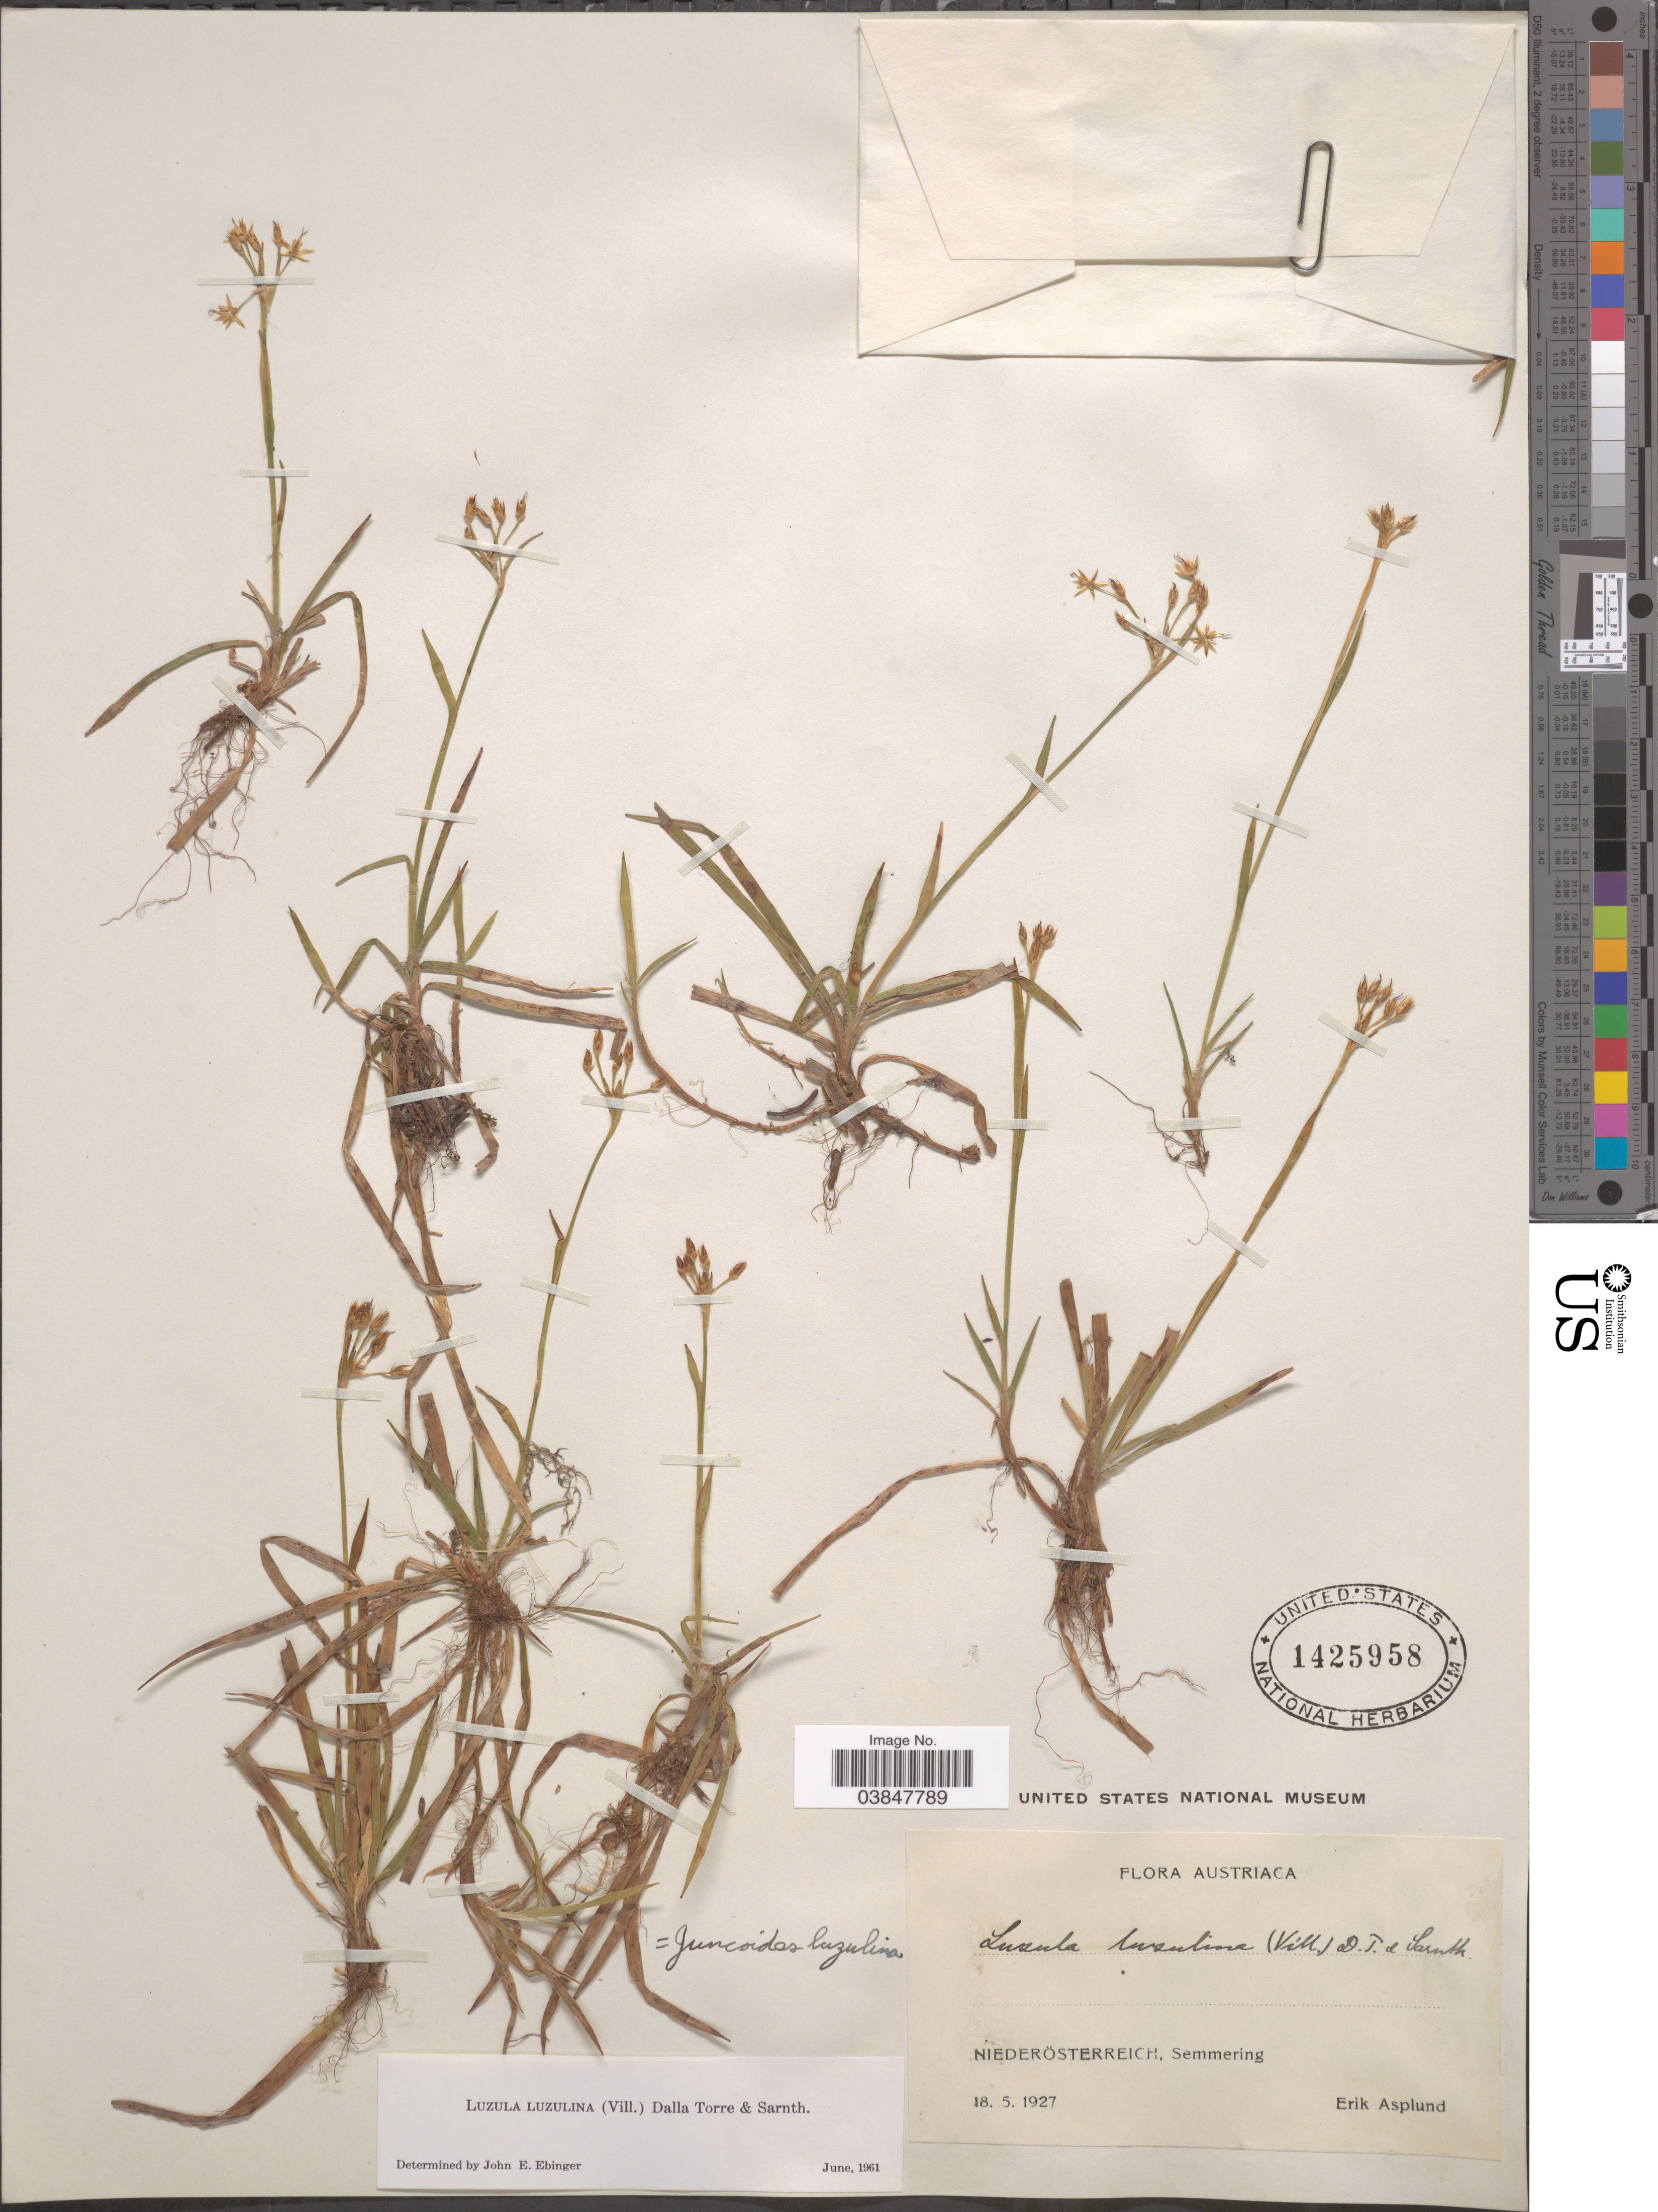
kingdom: Plantae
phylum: Tracheophyta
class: Liliopsida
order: Poales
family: Juncaceae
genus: Luzula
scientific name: Luzula luzulina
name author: (Vill.) Racib.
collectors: E. Asplund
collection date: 1927-05-18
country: Austria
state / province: Niederosterreich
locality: Semmering.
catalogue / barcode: US 1425958